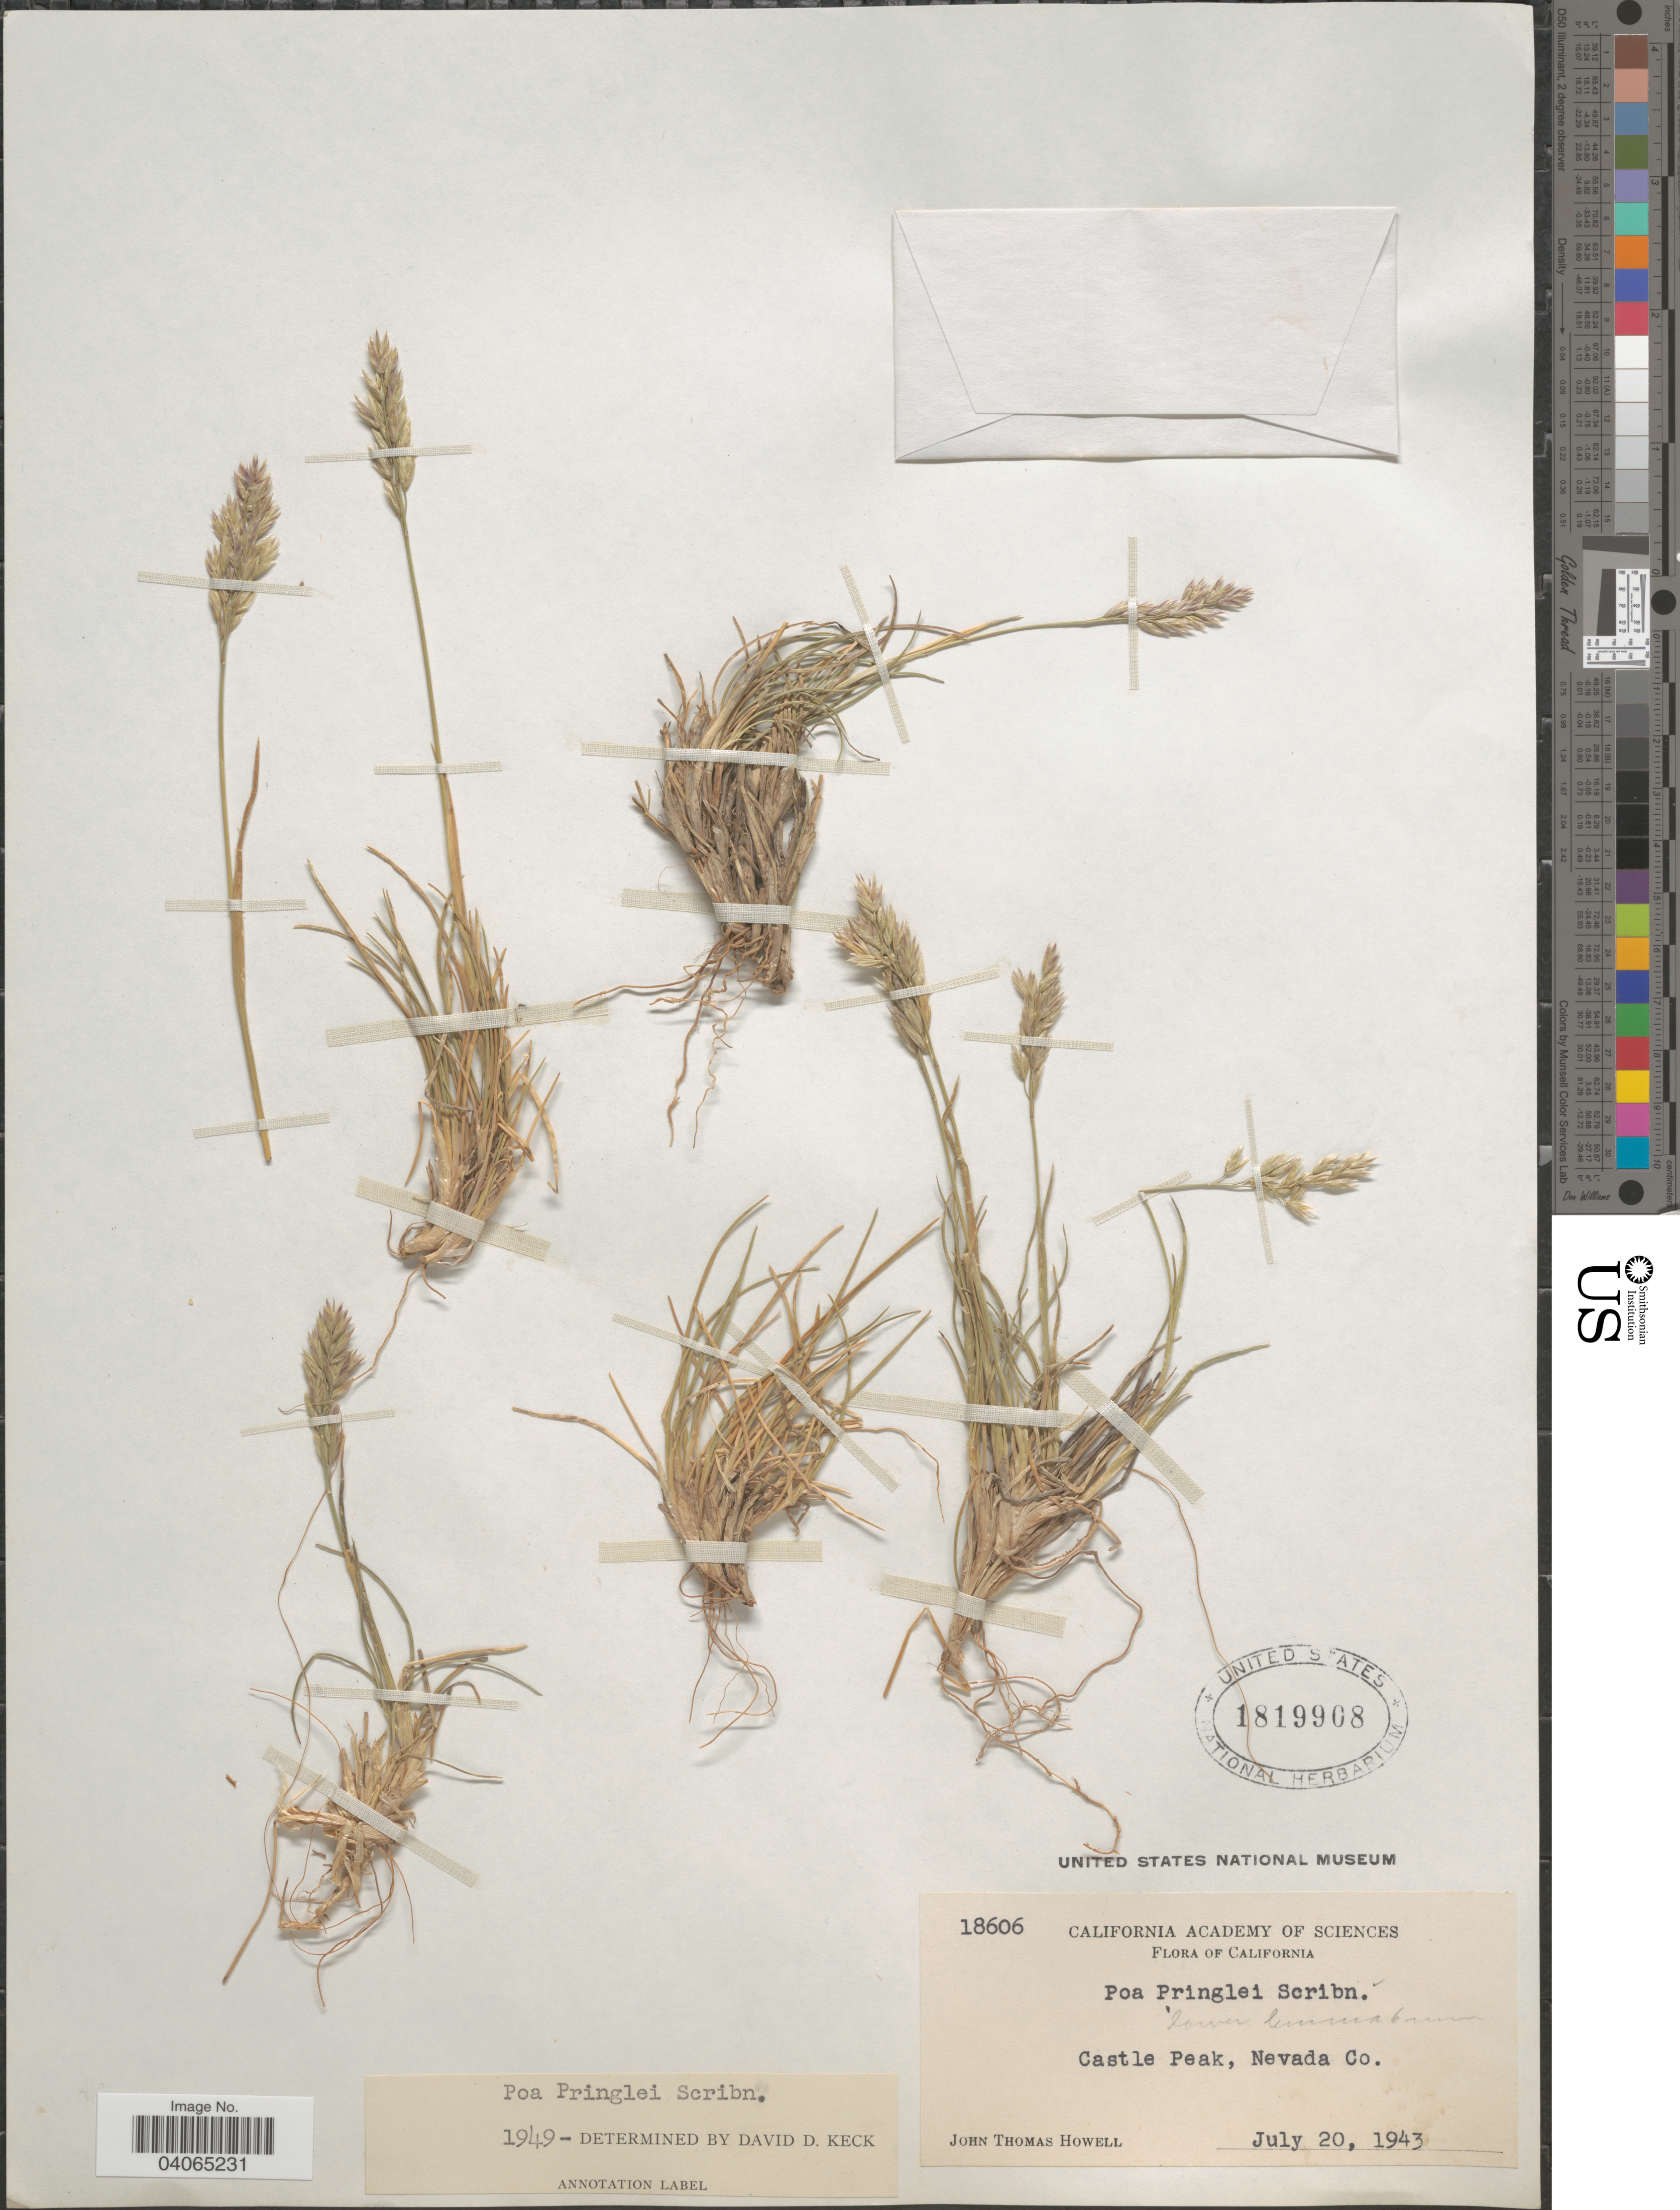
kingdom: Plantae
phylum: Tracheophyta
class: Liliopsida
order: Poales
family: Poaceae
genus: Poa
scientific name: Poa pringlei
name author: Scribn.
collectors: J. T. Howell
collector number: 18606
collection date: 1943-07-20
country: United States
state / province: California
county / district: Nevada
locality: Castle Peak, Nevada Co.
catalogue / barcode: US 1819908